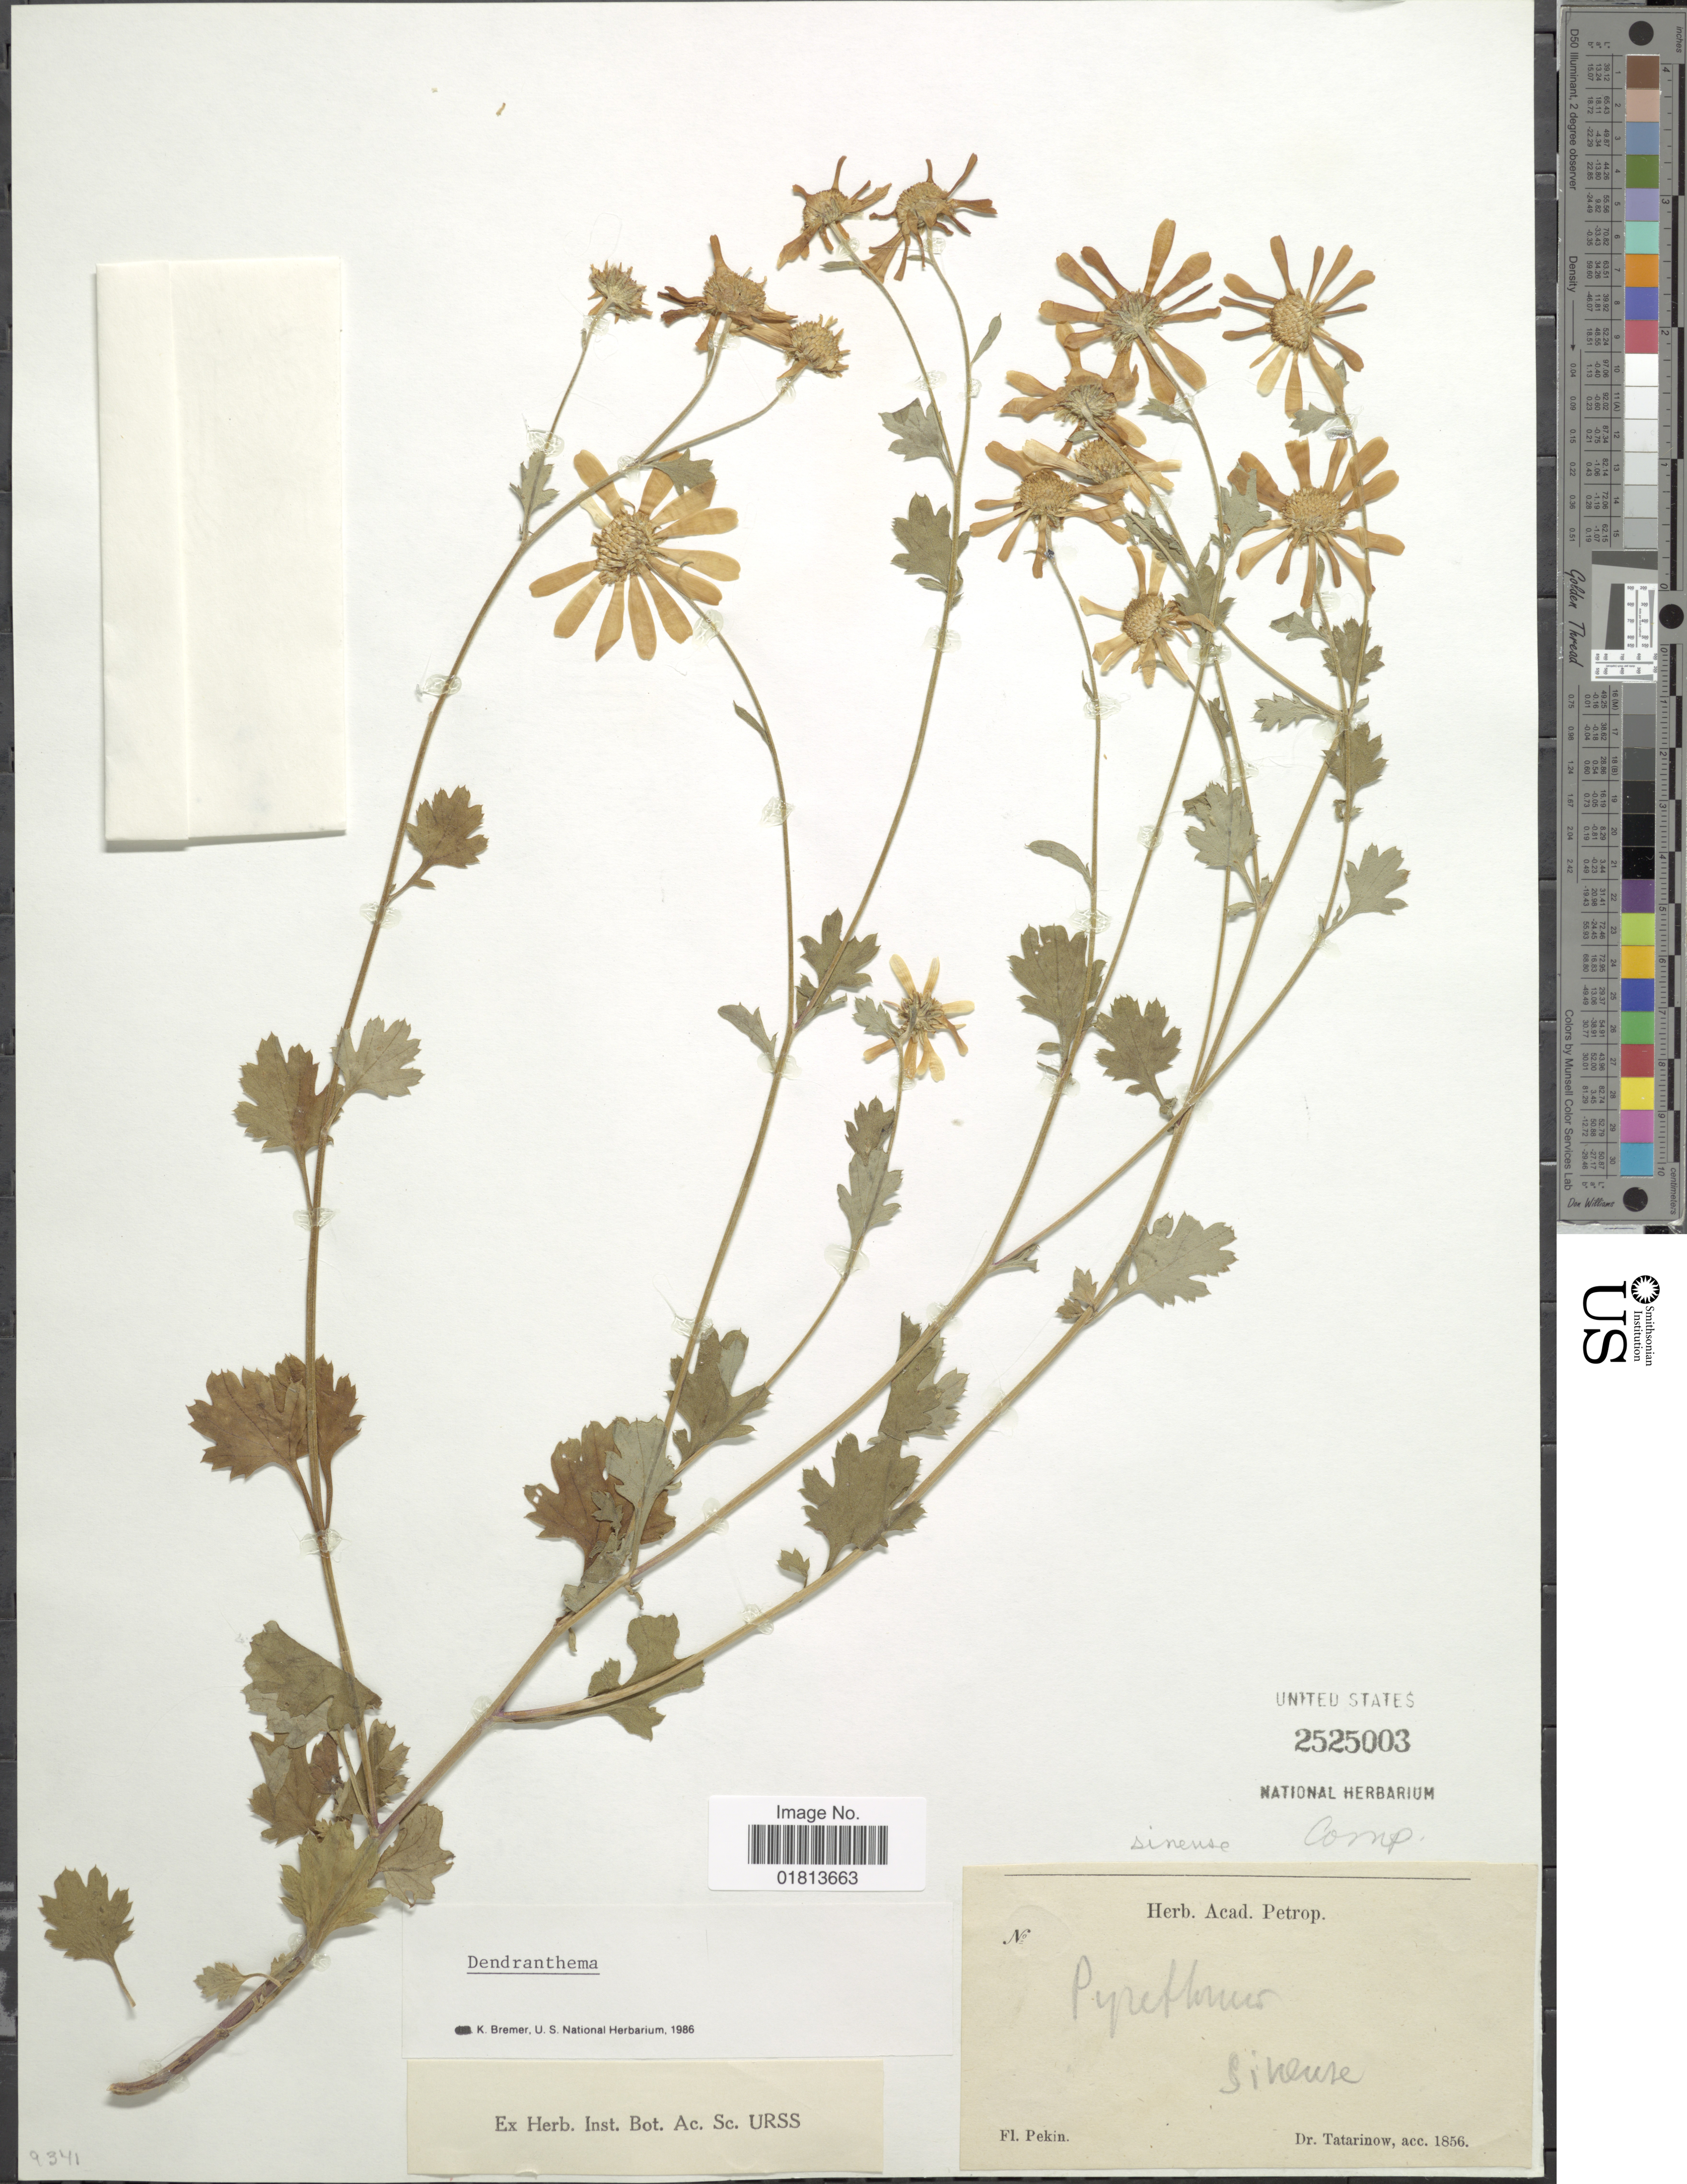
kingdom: Plantae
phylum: Tracheophyta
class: Magnoliopsida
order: Asterales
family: Asteraceae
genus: Dendranthema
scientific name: Dendranthema grandiflorum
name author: (Ramat.) Kitam.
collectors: -. Tatarinow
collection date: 1856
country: China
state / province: Beijing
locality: Fl. Pekin, Sinense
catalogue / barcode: US 2525003